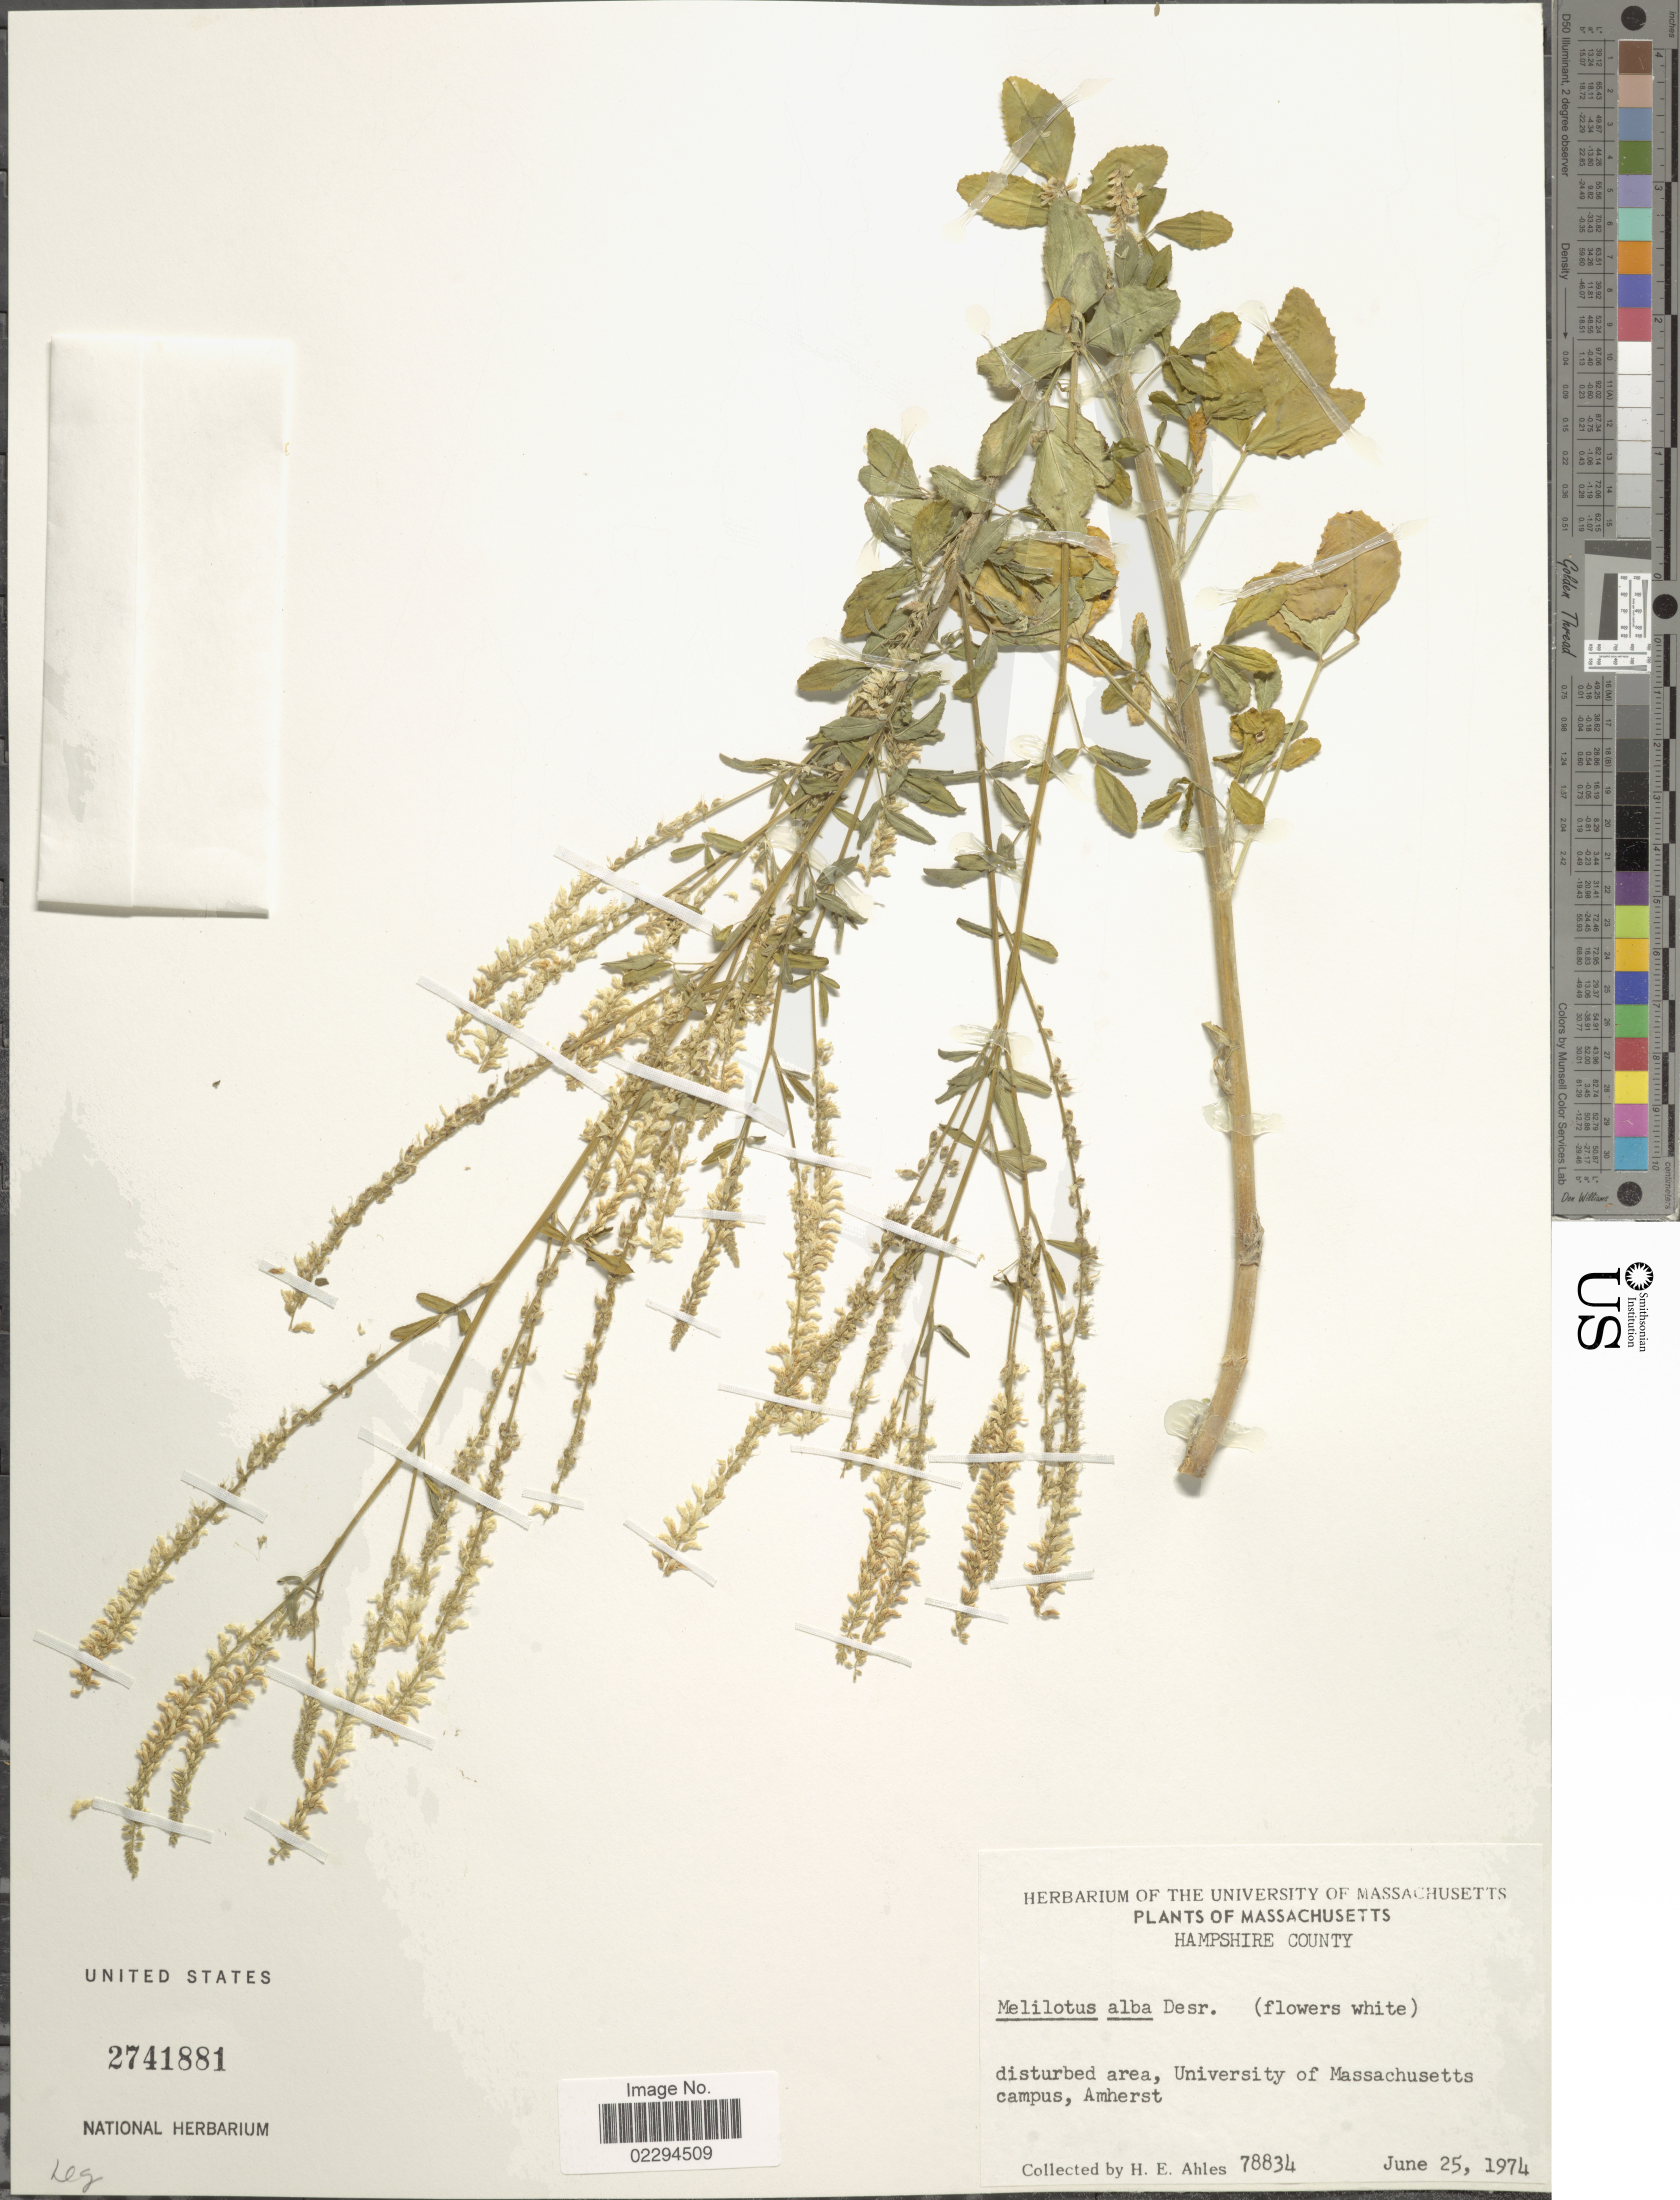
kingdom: Plantae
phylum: Tracheophyta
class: Magnoliopsida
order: Fabales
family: Fabaceae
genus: Melilotus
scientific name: Melilotus albus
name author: Medik.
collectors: H. E. Ahles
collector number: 78834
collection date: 1974-06-25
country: United States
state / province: Massachusetts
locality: Hampshire County. University of Massachusetts campus, Amherst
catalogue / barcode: US 2741881